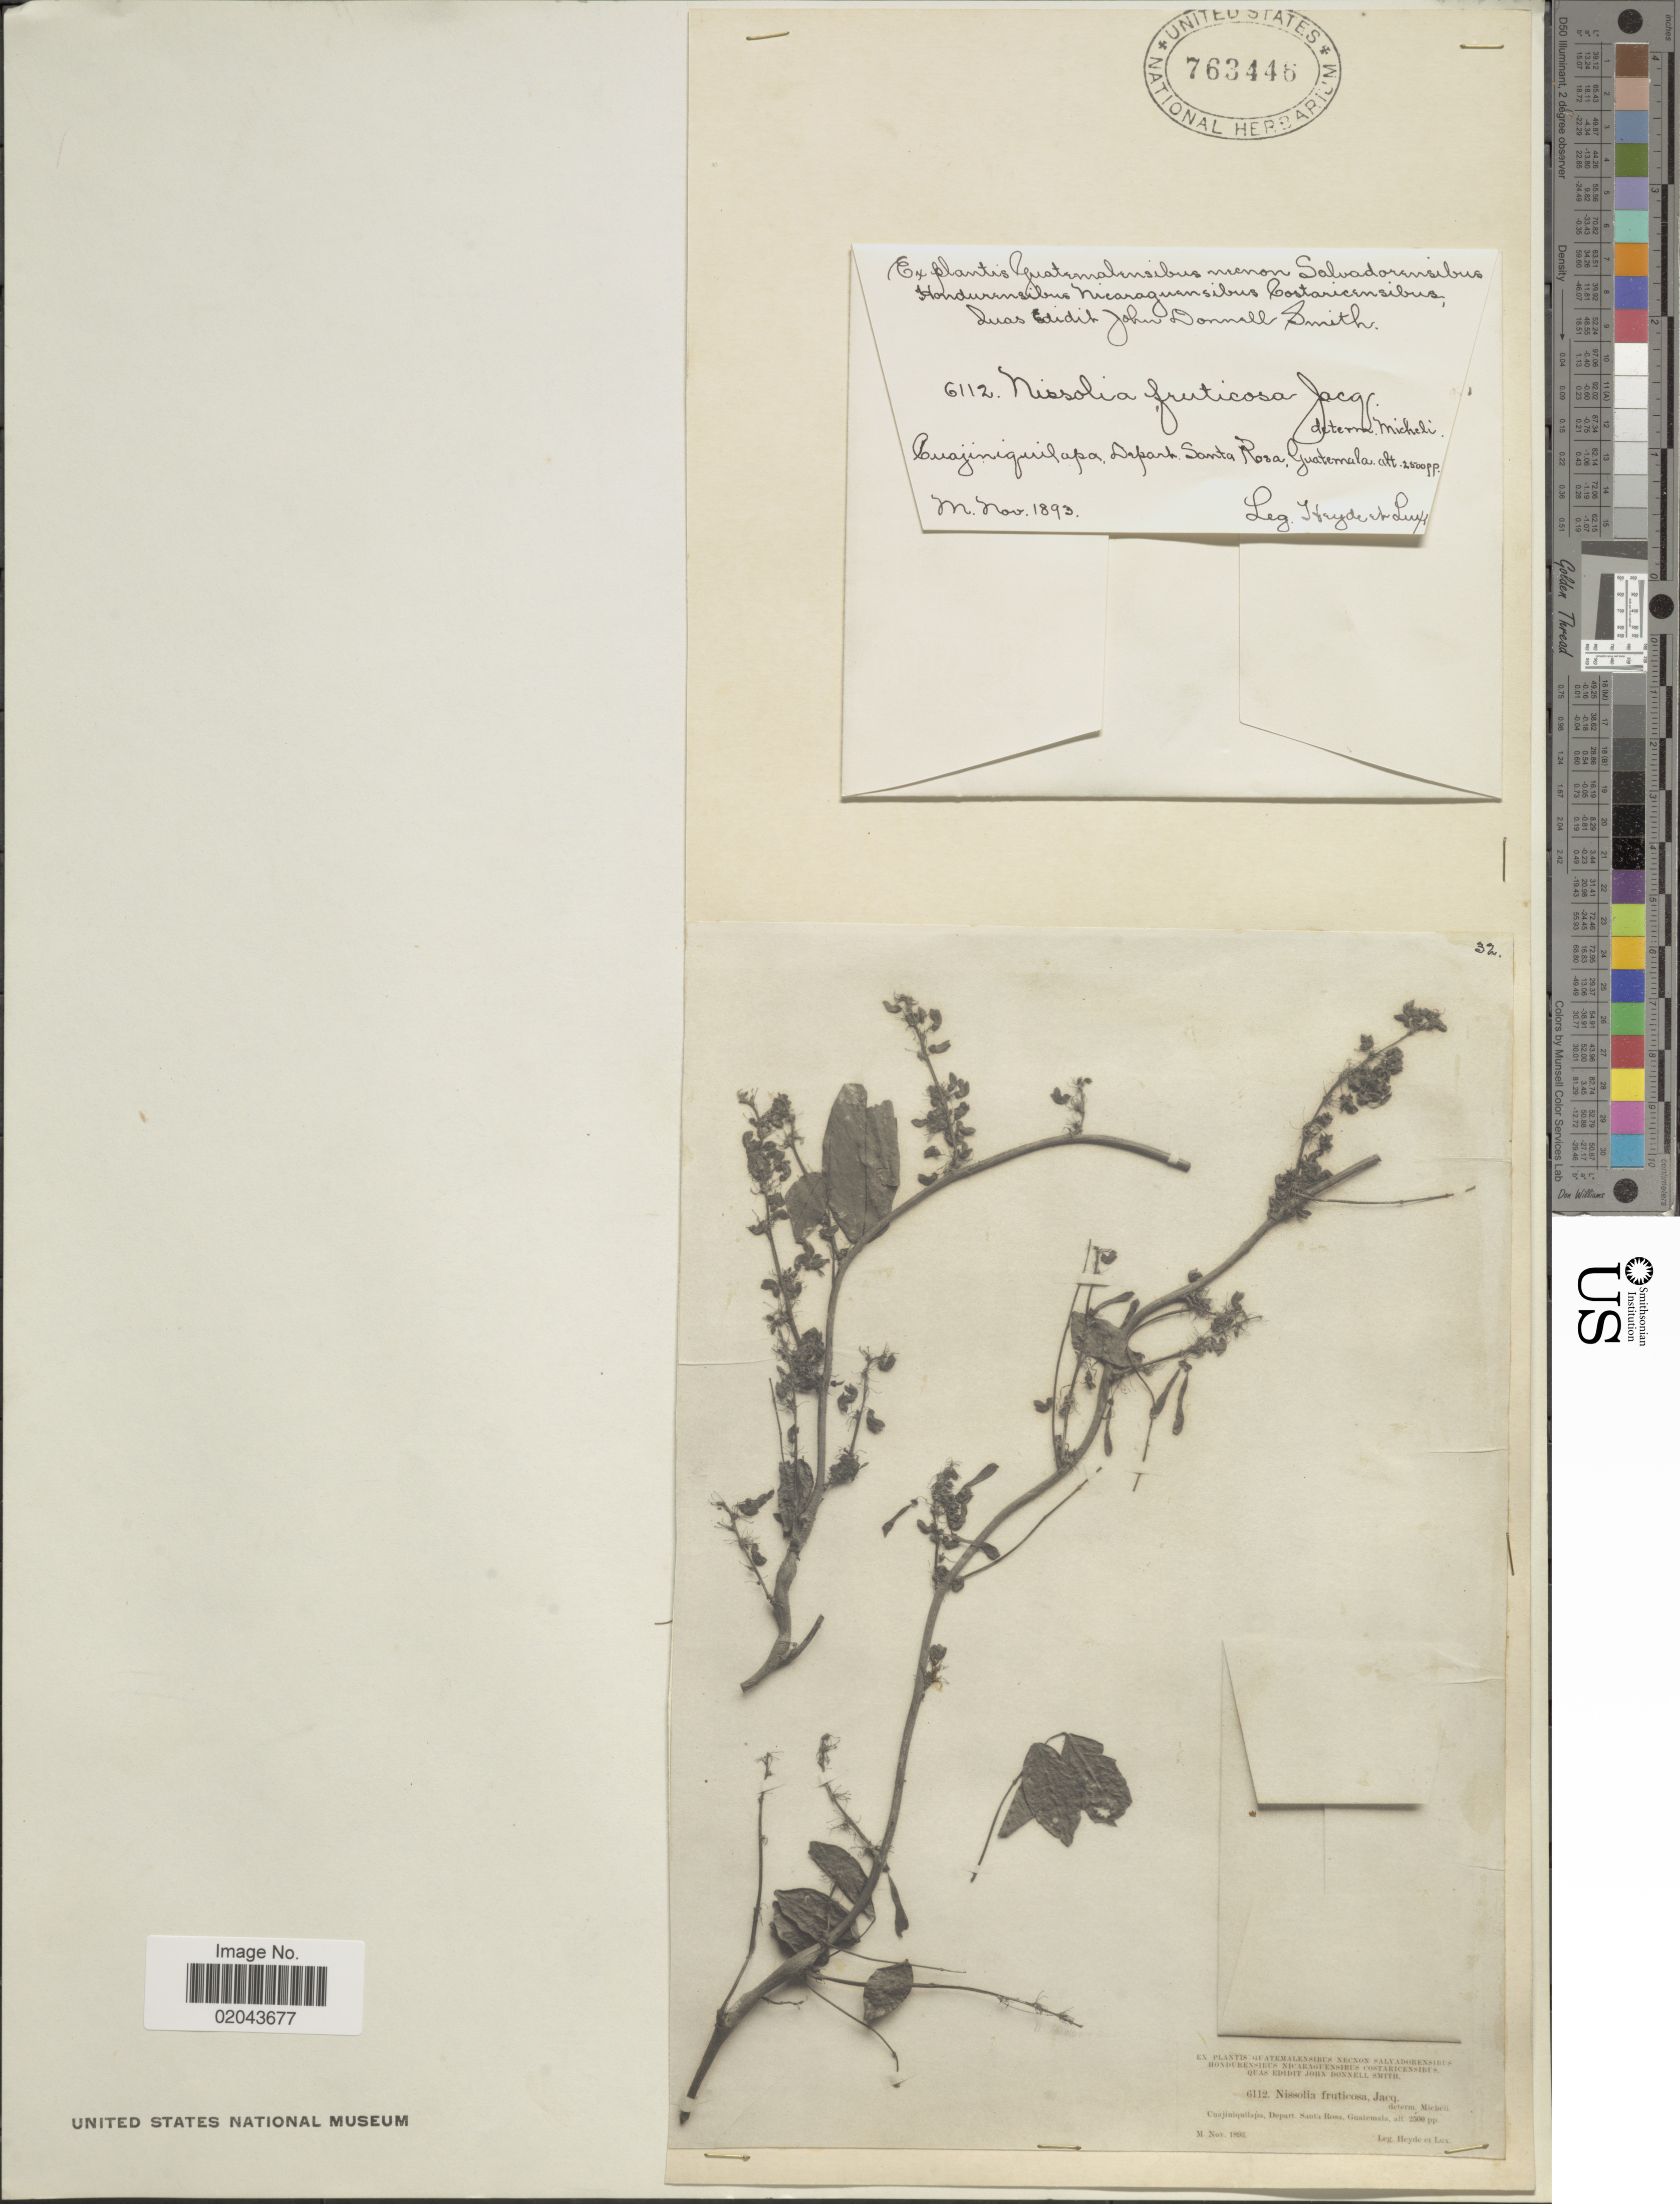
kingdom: Plantae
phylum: Tracheophyta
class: Magnoliopsida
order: Fabales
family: Fabaceae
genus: Nissolia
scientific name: Nissolia fruticosa var. guatemalensis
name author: (Rose) Rudd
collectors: Heyde & Lux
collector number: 6112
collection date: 1893-11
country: Guatemala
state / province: Santa Rosa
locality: Cuajiniquilapa.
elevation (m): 762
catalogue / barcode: US 763446